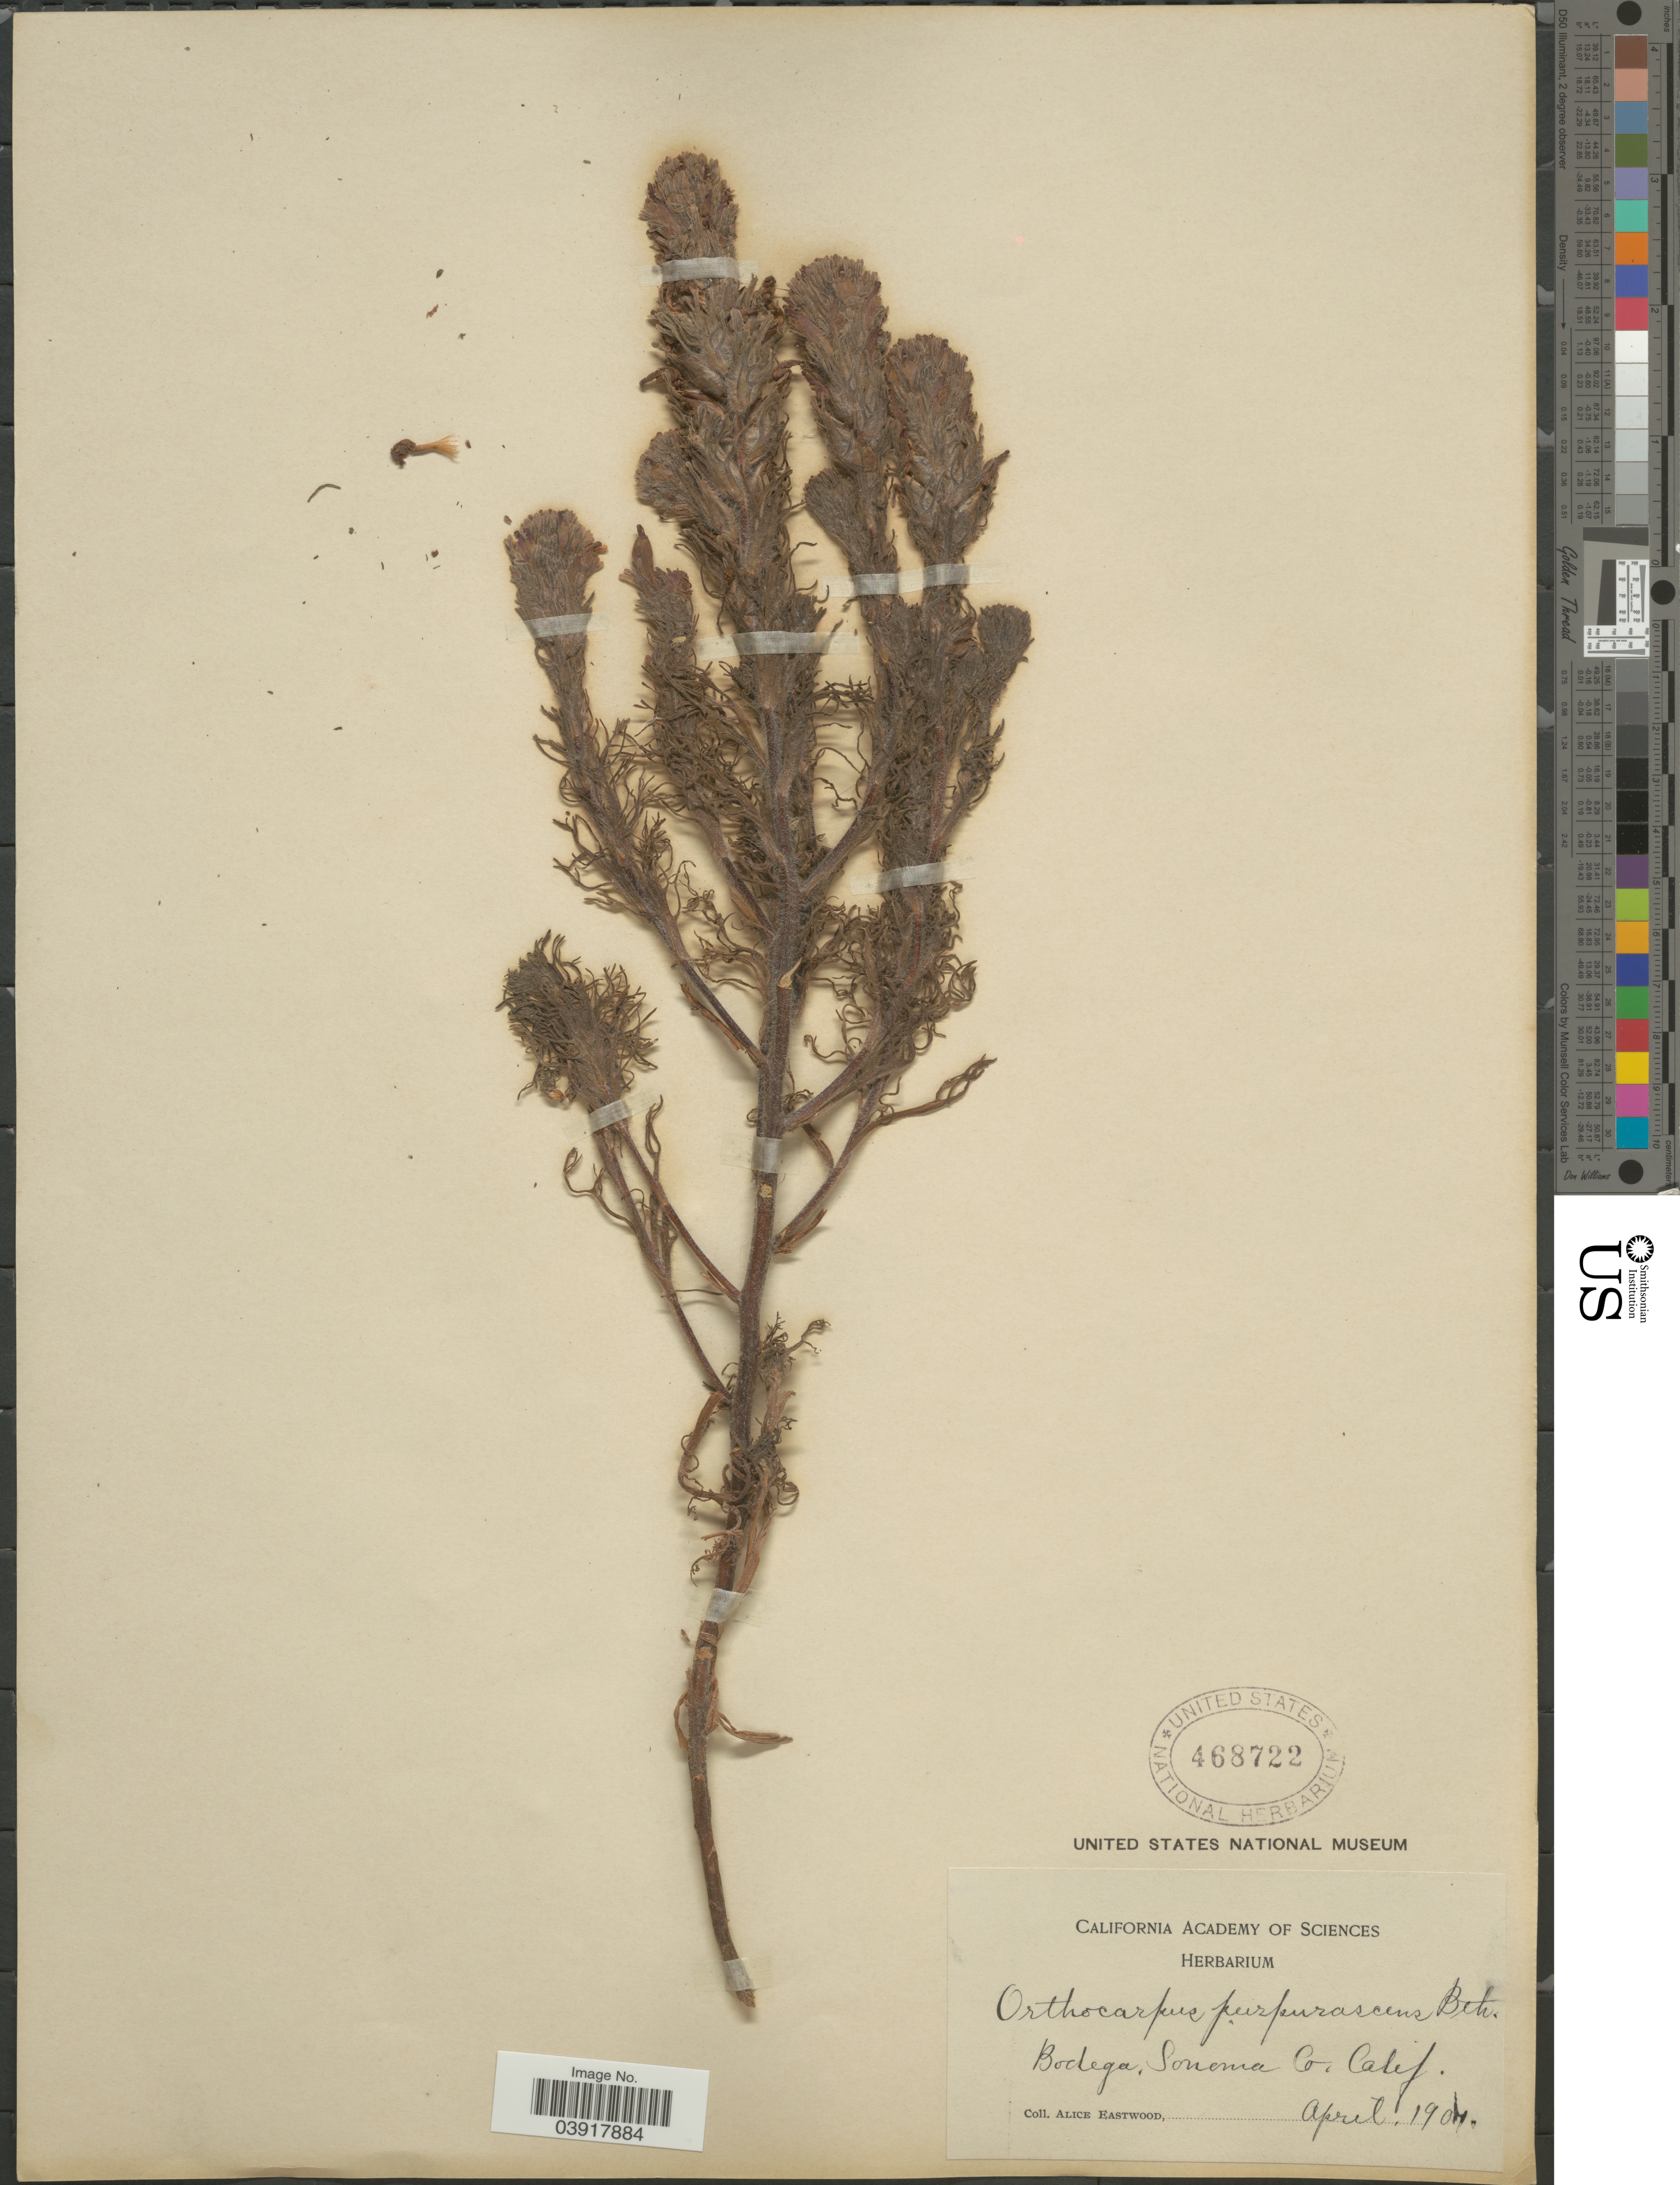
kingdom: Plantae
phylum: Tracheophyta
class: Magnoliopsida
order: Lamiales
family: Orobanchaceae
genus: Orthocarpus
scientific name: Orthocarpus purpurascens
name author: Benth.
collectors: A. Eastwood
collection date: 1904-04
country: United States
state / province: California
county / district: Sonoma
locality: Bodega, Sonoma Co.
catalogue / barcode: US 468722